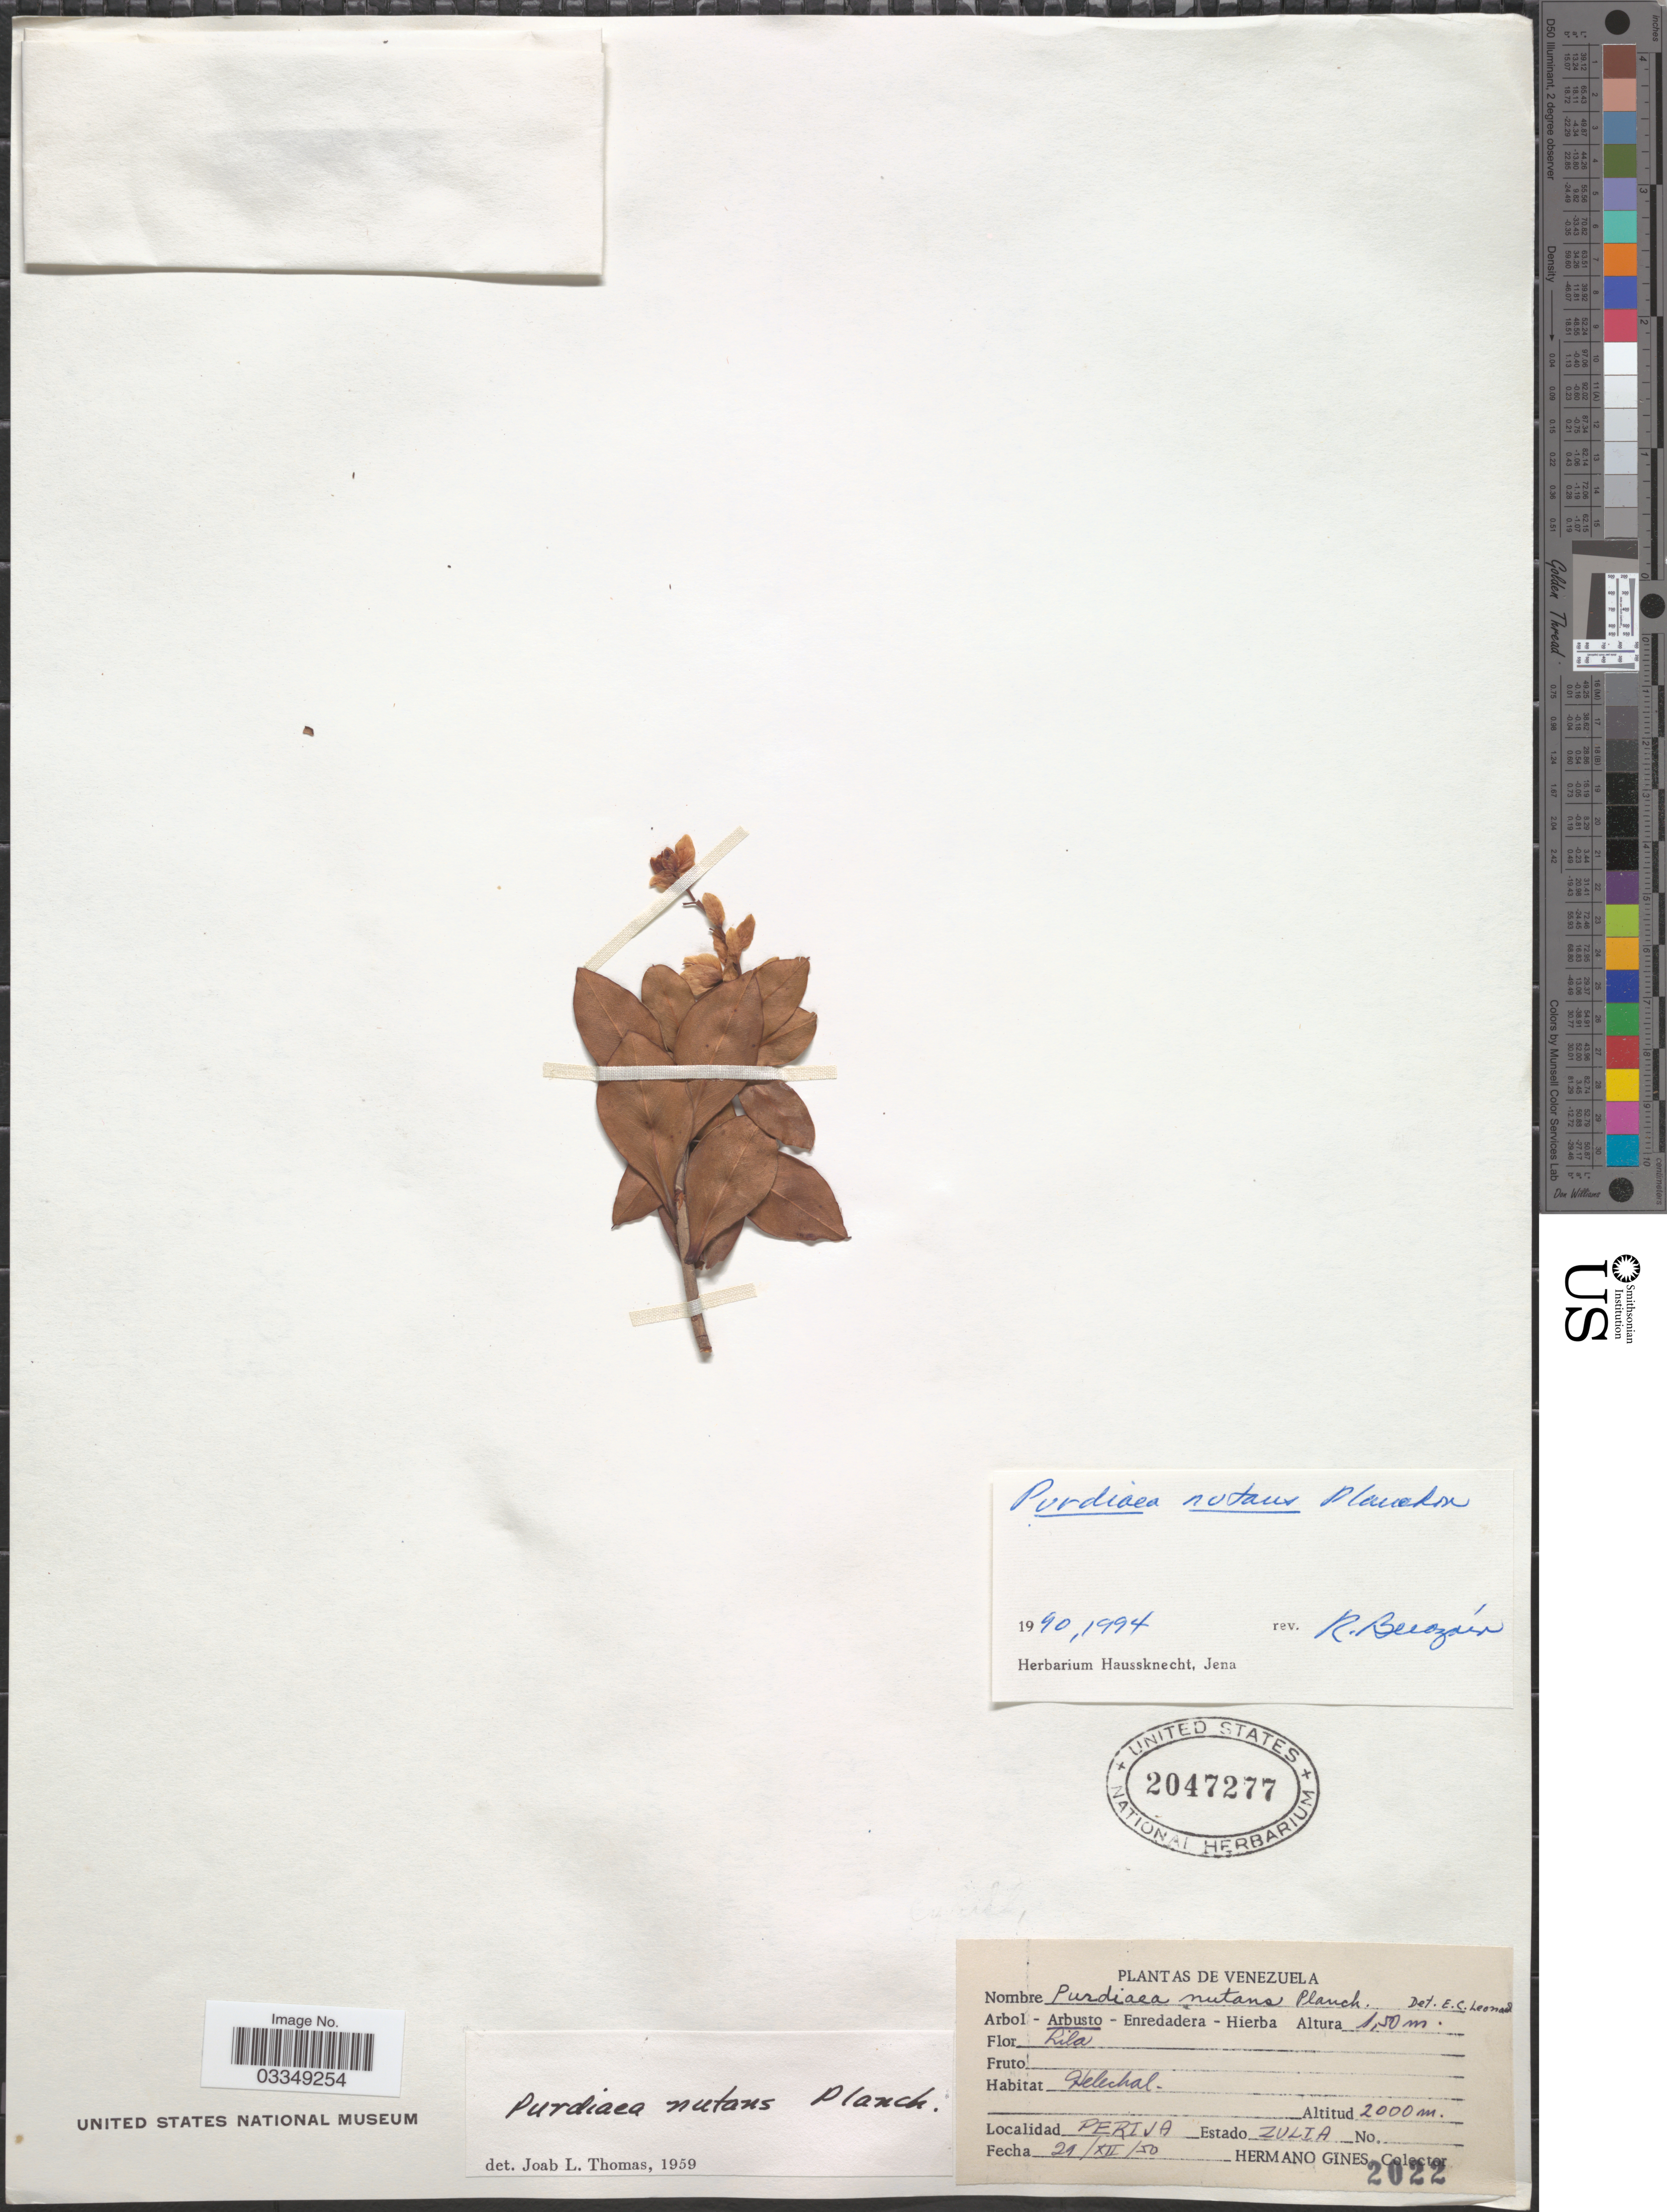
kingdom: Plantae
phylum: Tracheophyta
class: Magnoliopsida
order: Ericales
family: Clethraceae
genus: Purdiaea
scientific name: Purdiaea nutans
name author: Planch.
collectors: Bro. Gines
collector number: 2022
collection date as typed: Transcribed d/m/y: 29/12/50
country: Venezuela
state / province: Zulia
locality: Perija.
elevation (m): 2000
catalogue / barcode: US 2047277